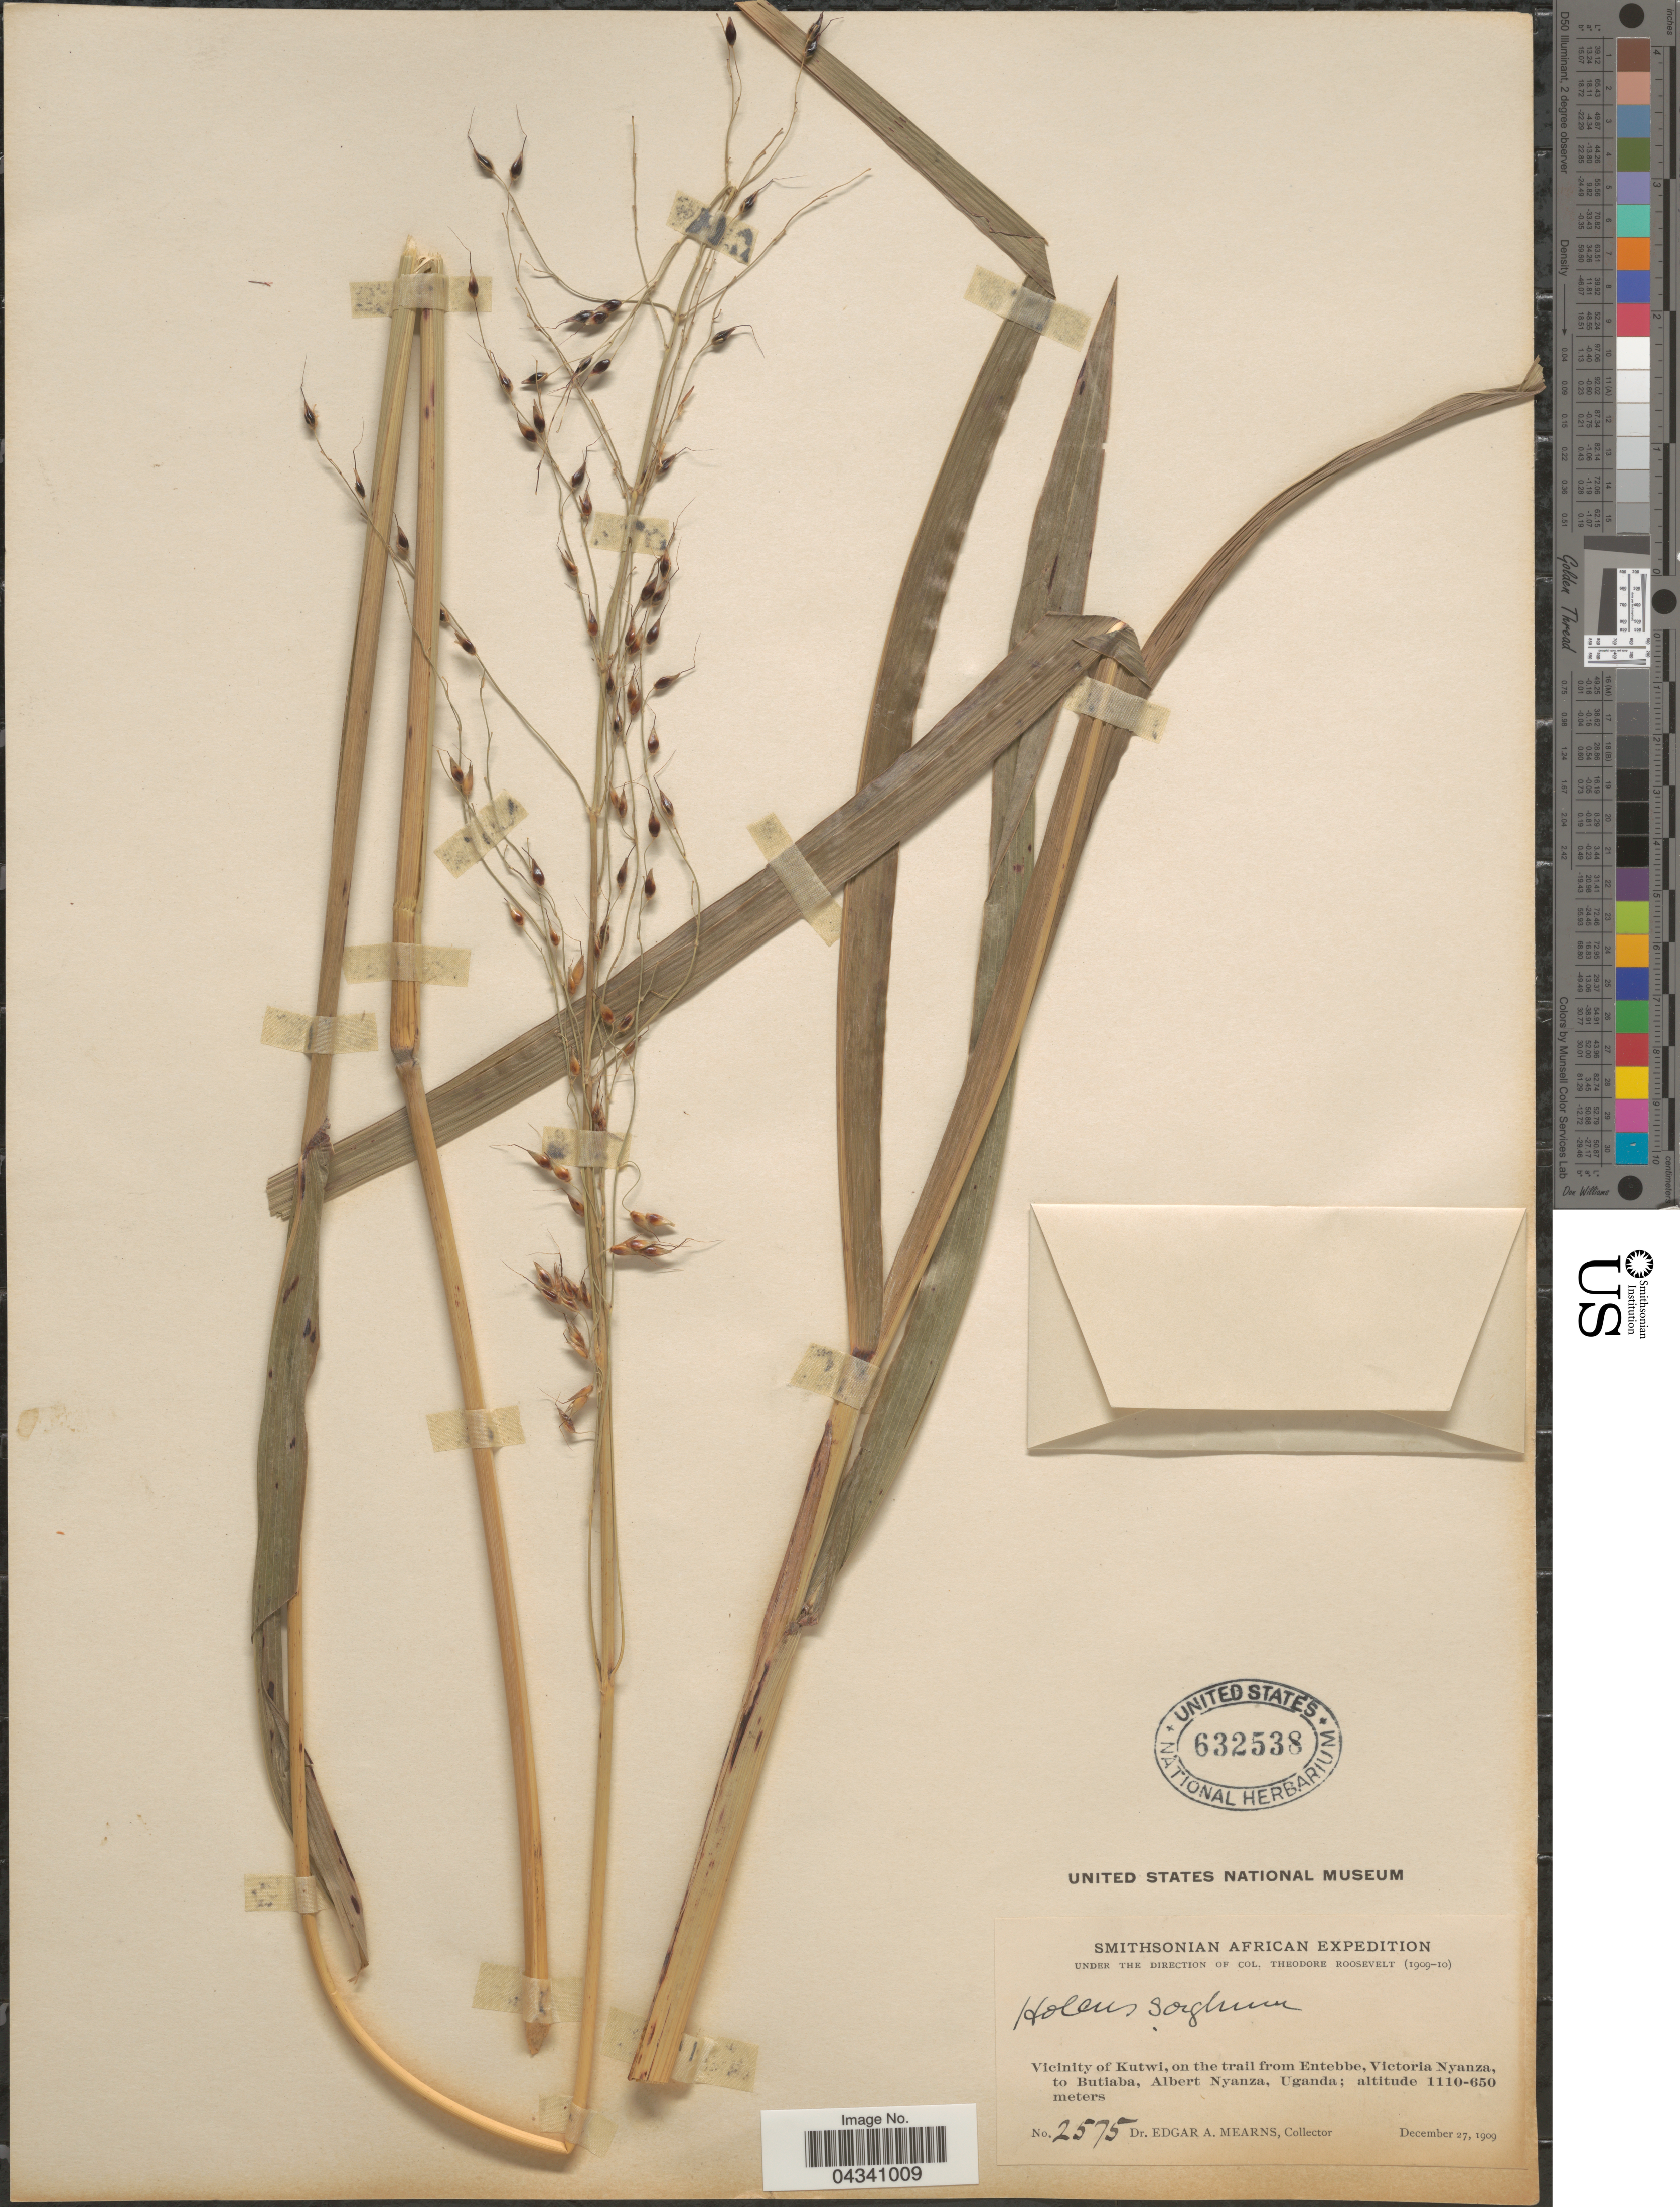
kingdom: Plantae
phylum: Tracheophyta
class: Liliopsida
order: Poales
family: Poaceae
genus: Sorghum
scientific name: Sorghum arundinaceum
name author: (Desv.) Stapf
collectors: E. A. Mearns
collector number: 2575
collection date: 1909-12-27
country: Uganda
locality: Smithsonian African Expedition. Vicinity of Kutwi, on the trail from Entebbe, Victoria Nyanza, to Butiaba, Albert Nyanza.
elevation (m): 650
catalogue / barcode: US 632538